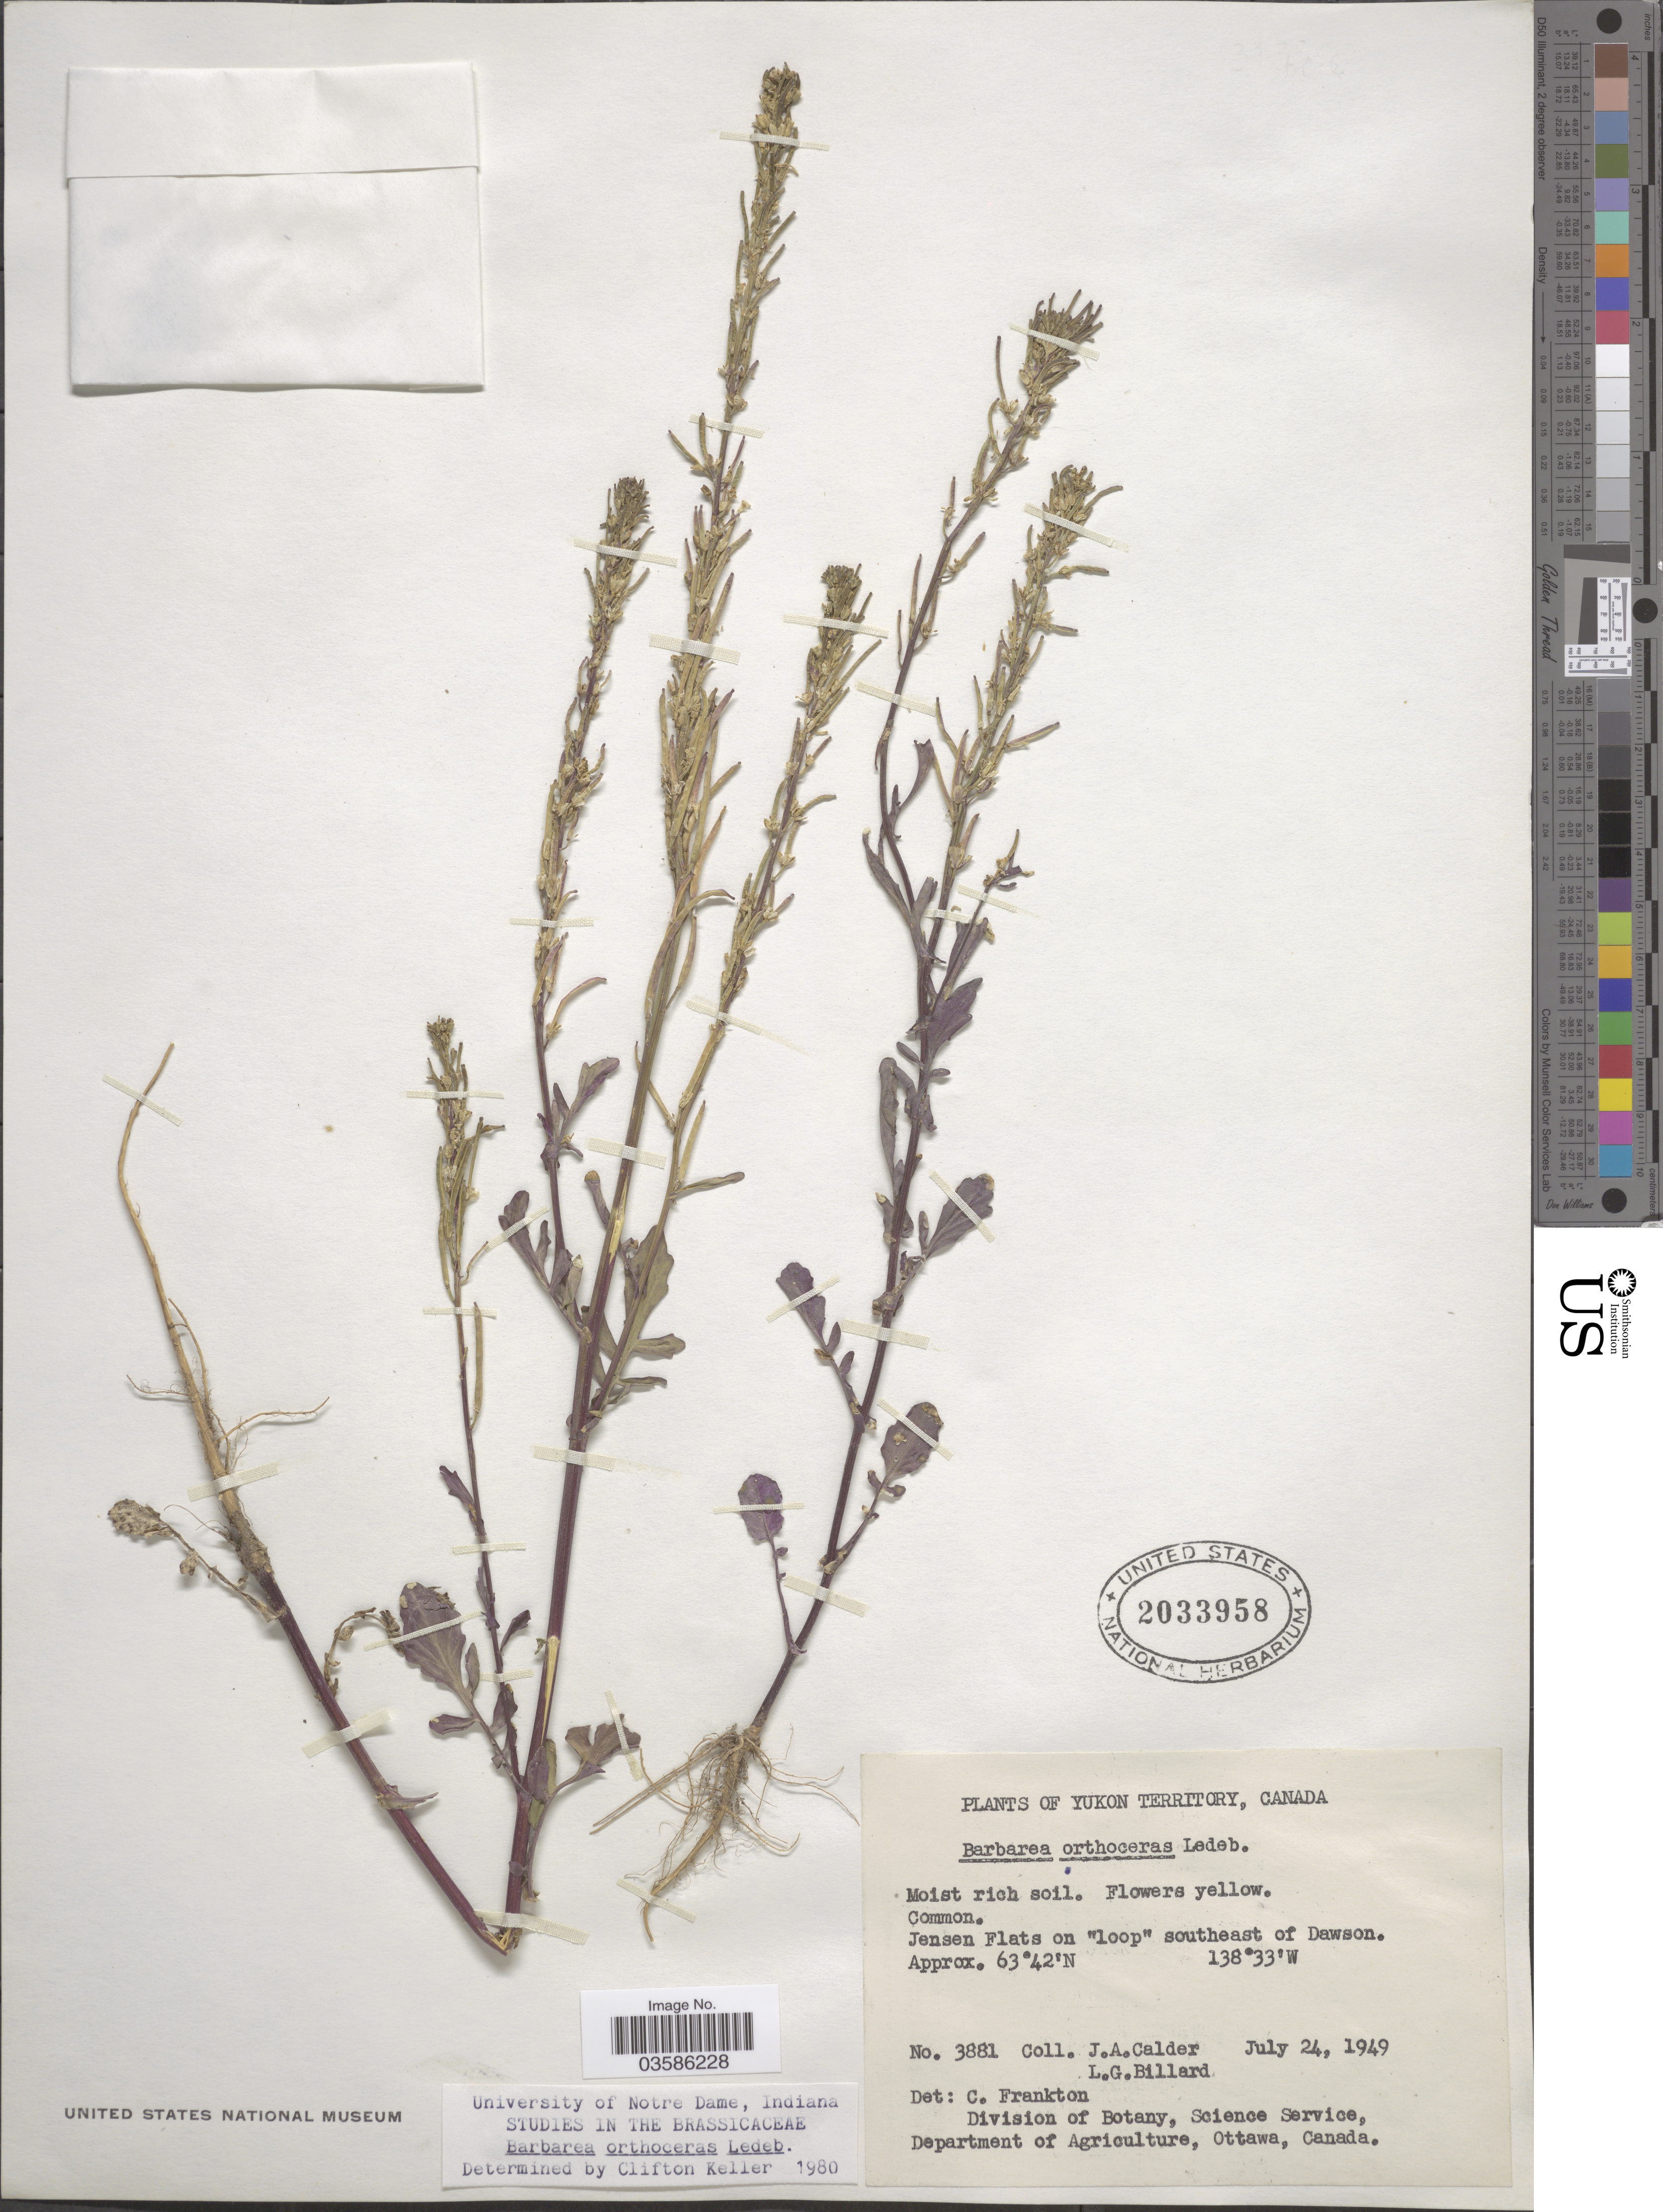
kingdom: Plantae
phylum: Tracheophyta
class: Magnoliopsida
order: Brassicales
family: Brassicaceae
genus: Barbarea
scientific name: Barbarea orthoceras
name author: Ledeb.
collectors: J. A. Calder & L. Billard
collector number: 3881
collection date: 1949-07-24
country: Canada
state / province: Yukon Territory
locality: Jensen Flats on "loop" southeast of Dawson.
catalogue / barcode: US 2033958